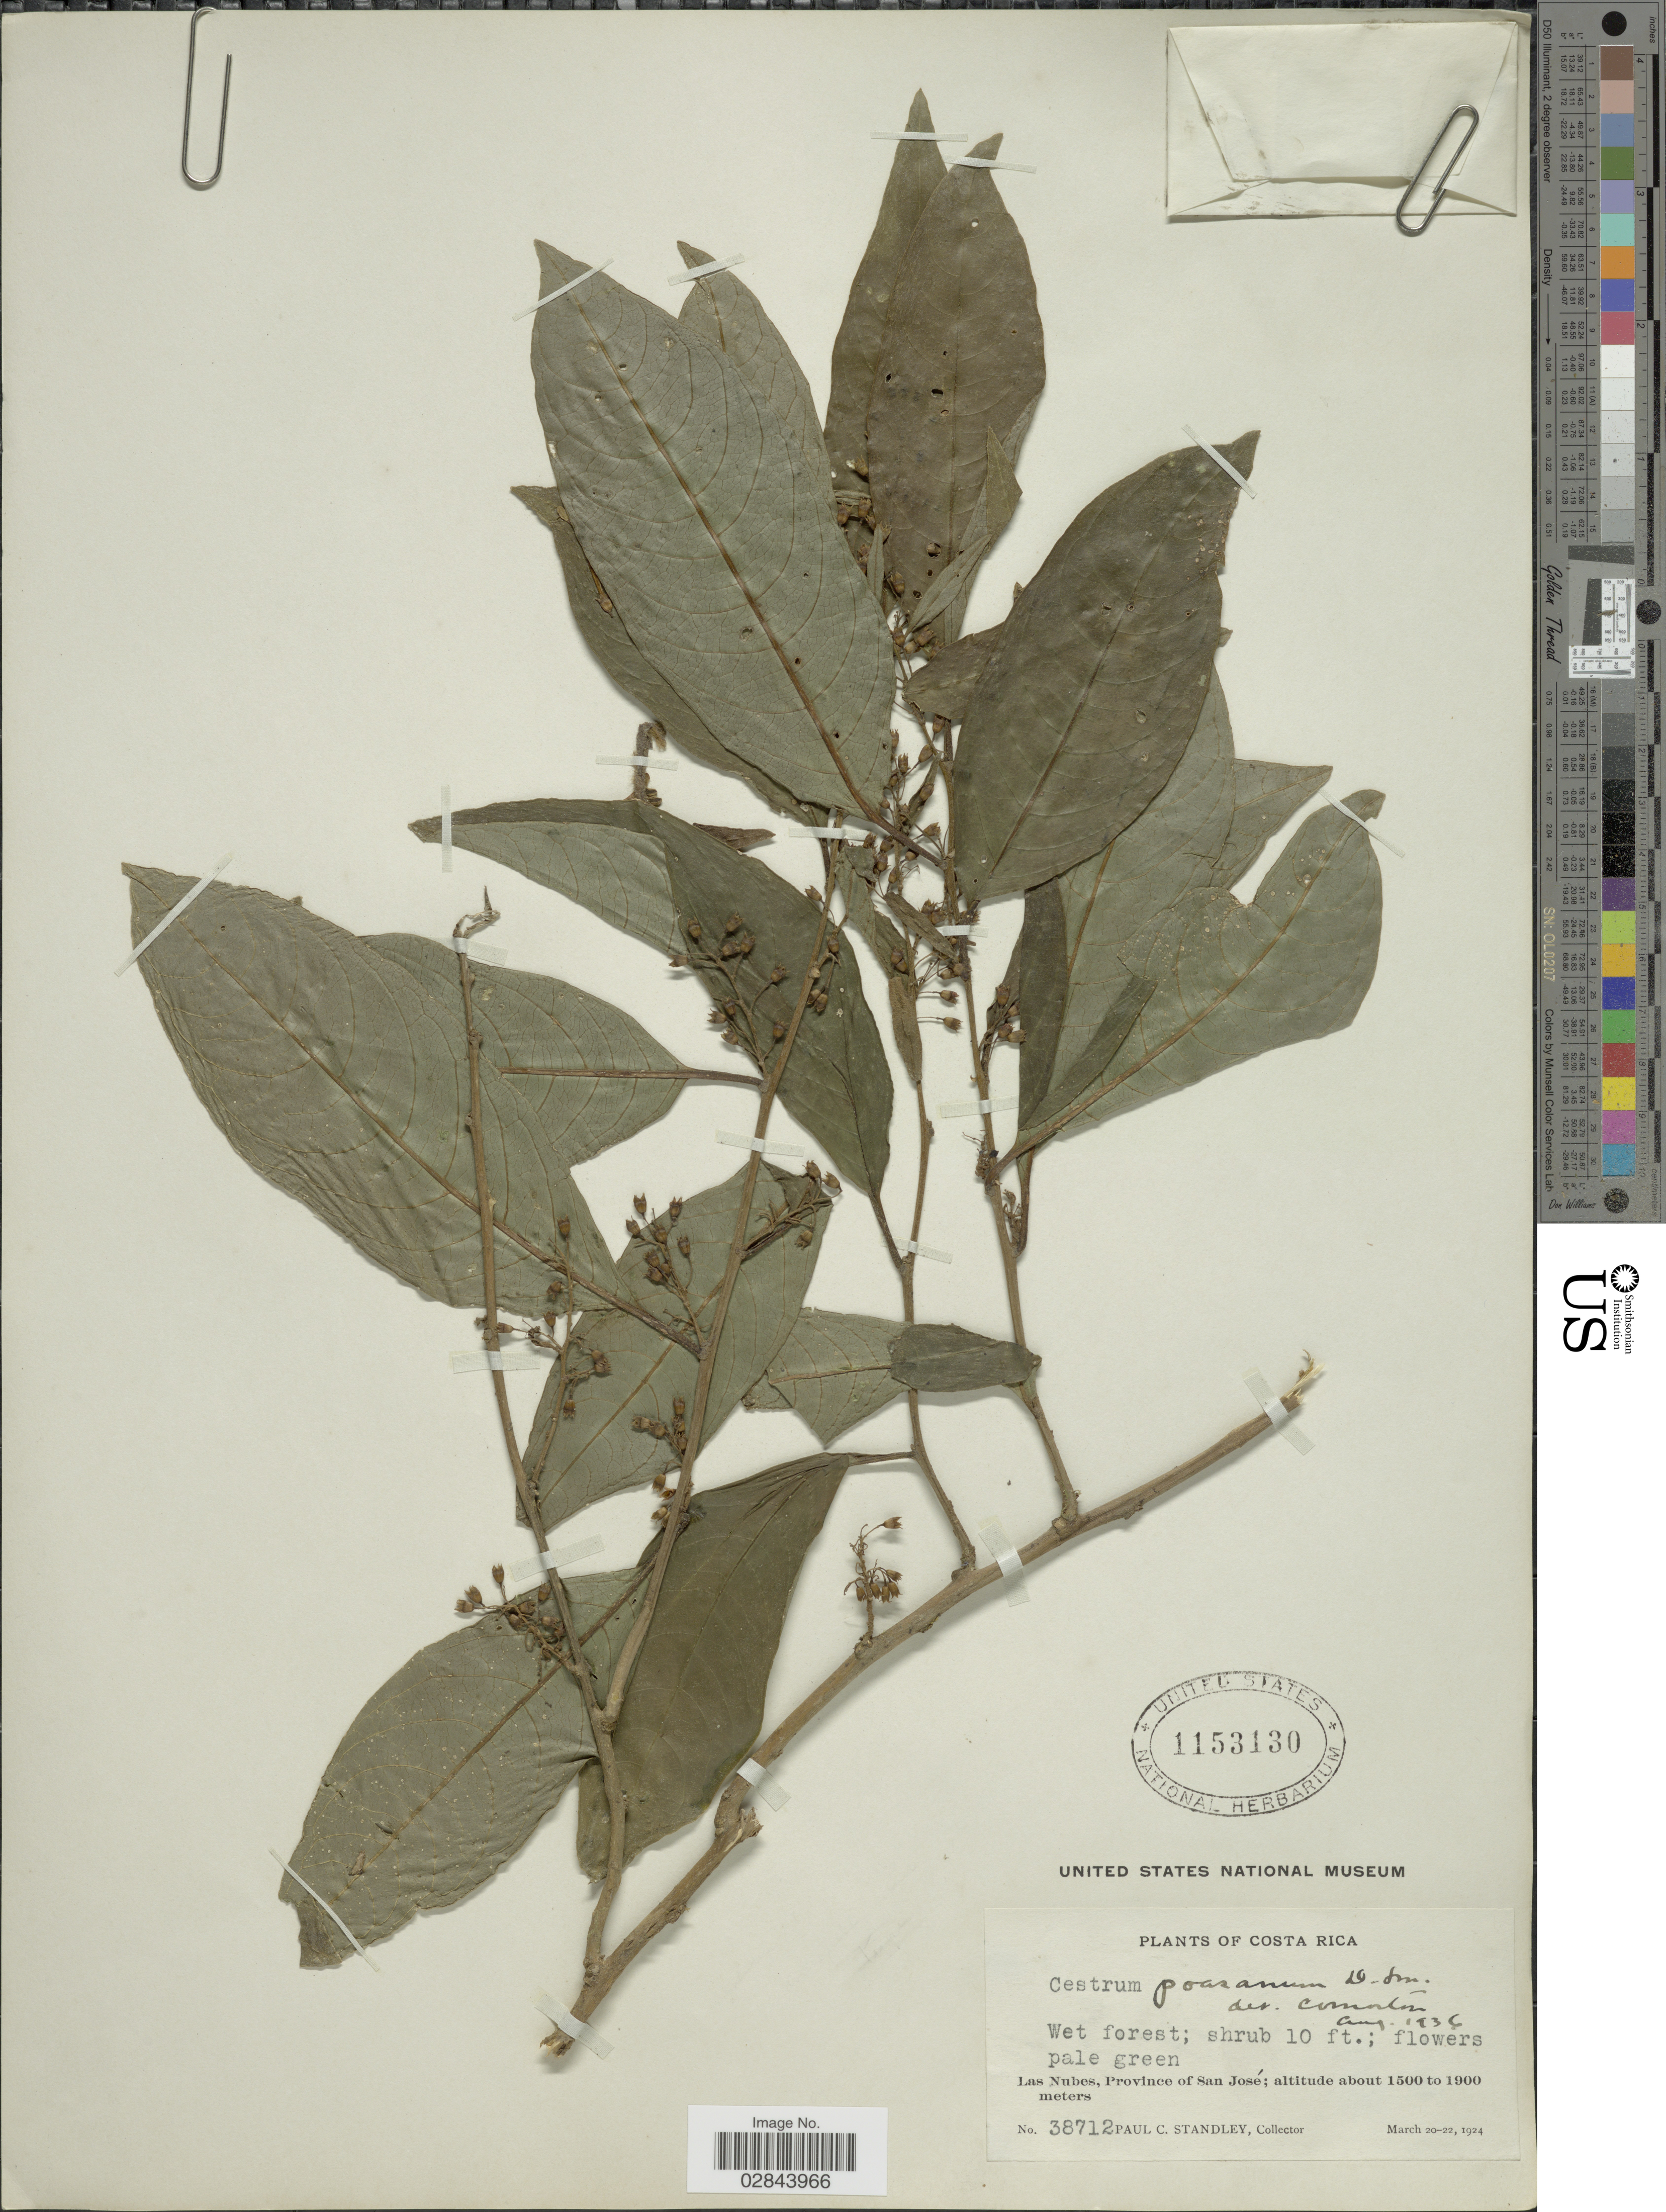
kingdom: Plantae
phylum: Tracheophyta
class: Magnoliopsida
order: Solanales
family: Solanaceae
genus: Cestrum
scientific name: Cestrum rugulosum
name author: Francey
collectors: P. C. Standley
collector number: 38712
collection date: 1924-03-20/1924-03-22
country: Costa Rica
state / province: San José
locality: Las nubes.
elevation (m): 1500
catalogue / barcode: US 1153130